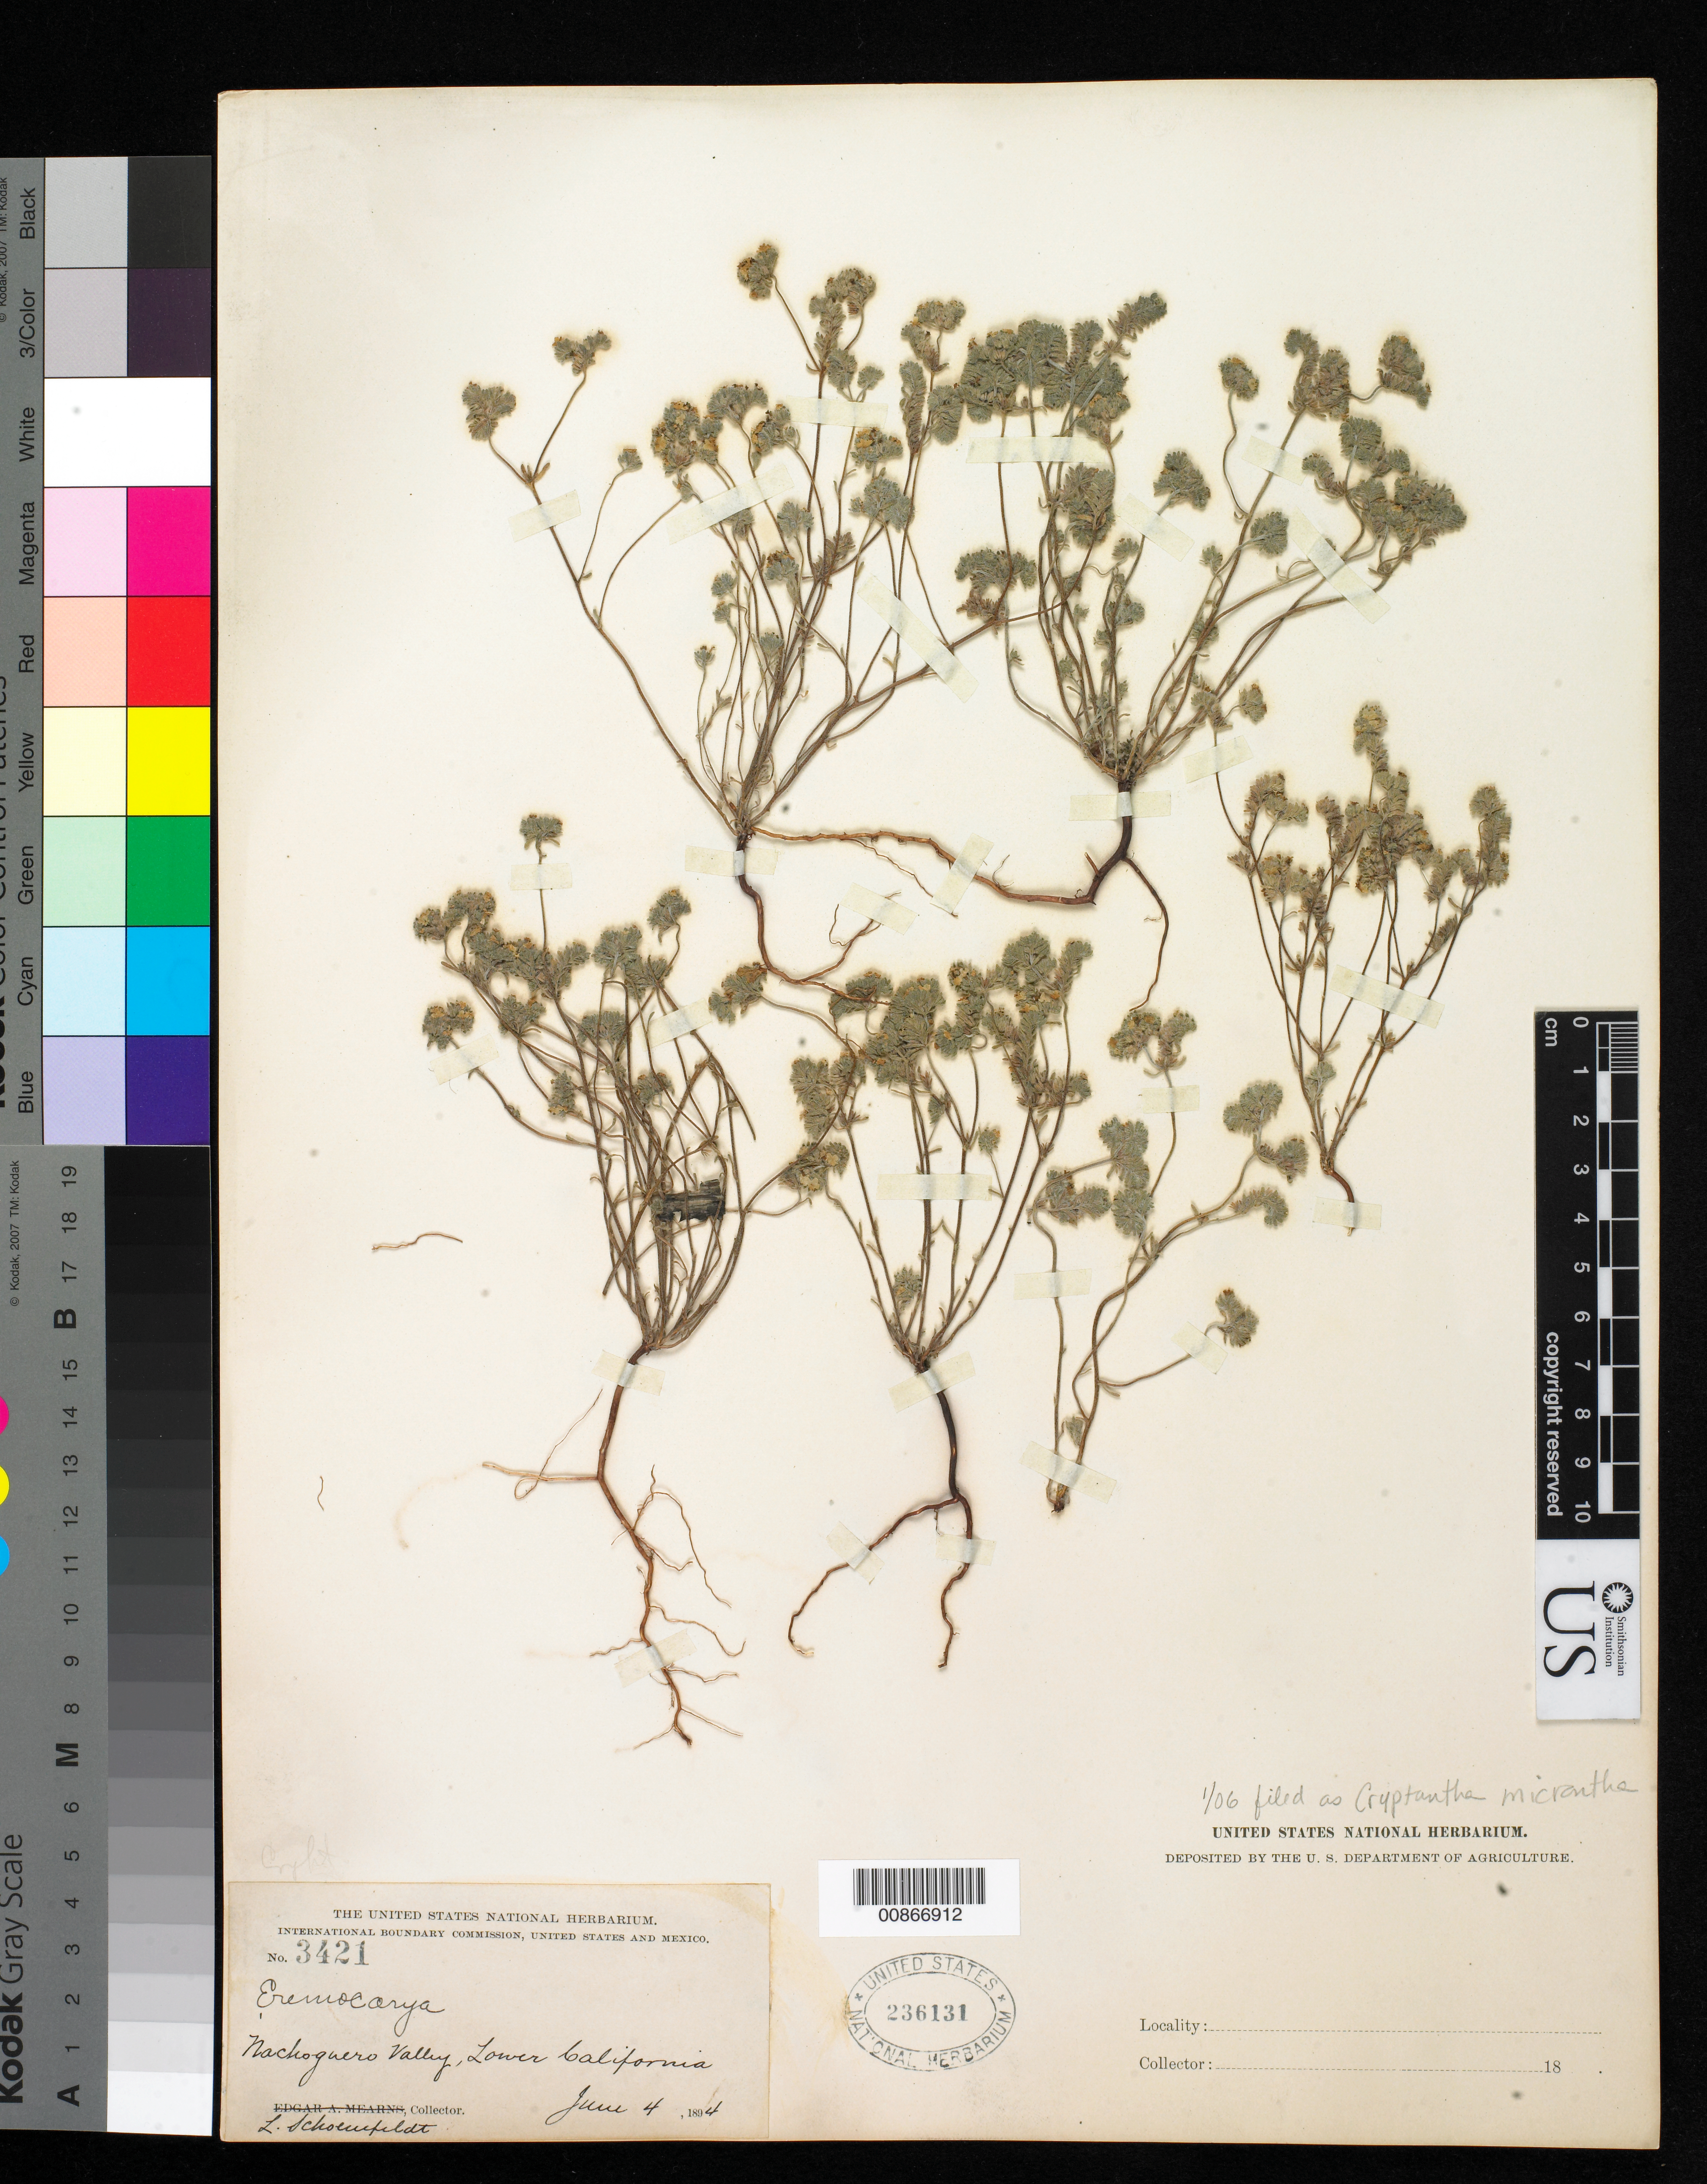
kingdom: Plantae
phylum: Tracheophyta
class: Magnoliopsida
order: Boraginales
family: Boraginaceae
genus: Cryptantha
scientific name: Cryptantha micrantha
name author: (Torr.) I.M. Johnst.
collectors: L. Schoenfeldt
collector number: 3421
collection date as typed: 04 Jun 1894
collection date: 1894-06-04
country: Mexico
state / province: Baja California Norte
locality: Nachoguero Valley, Baja California.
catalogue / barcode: US 236131